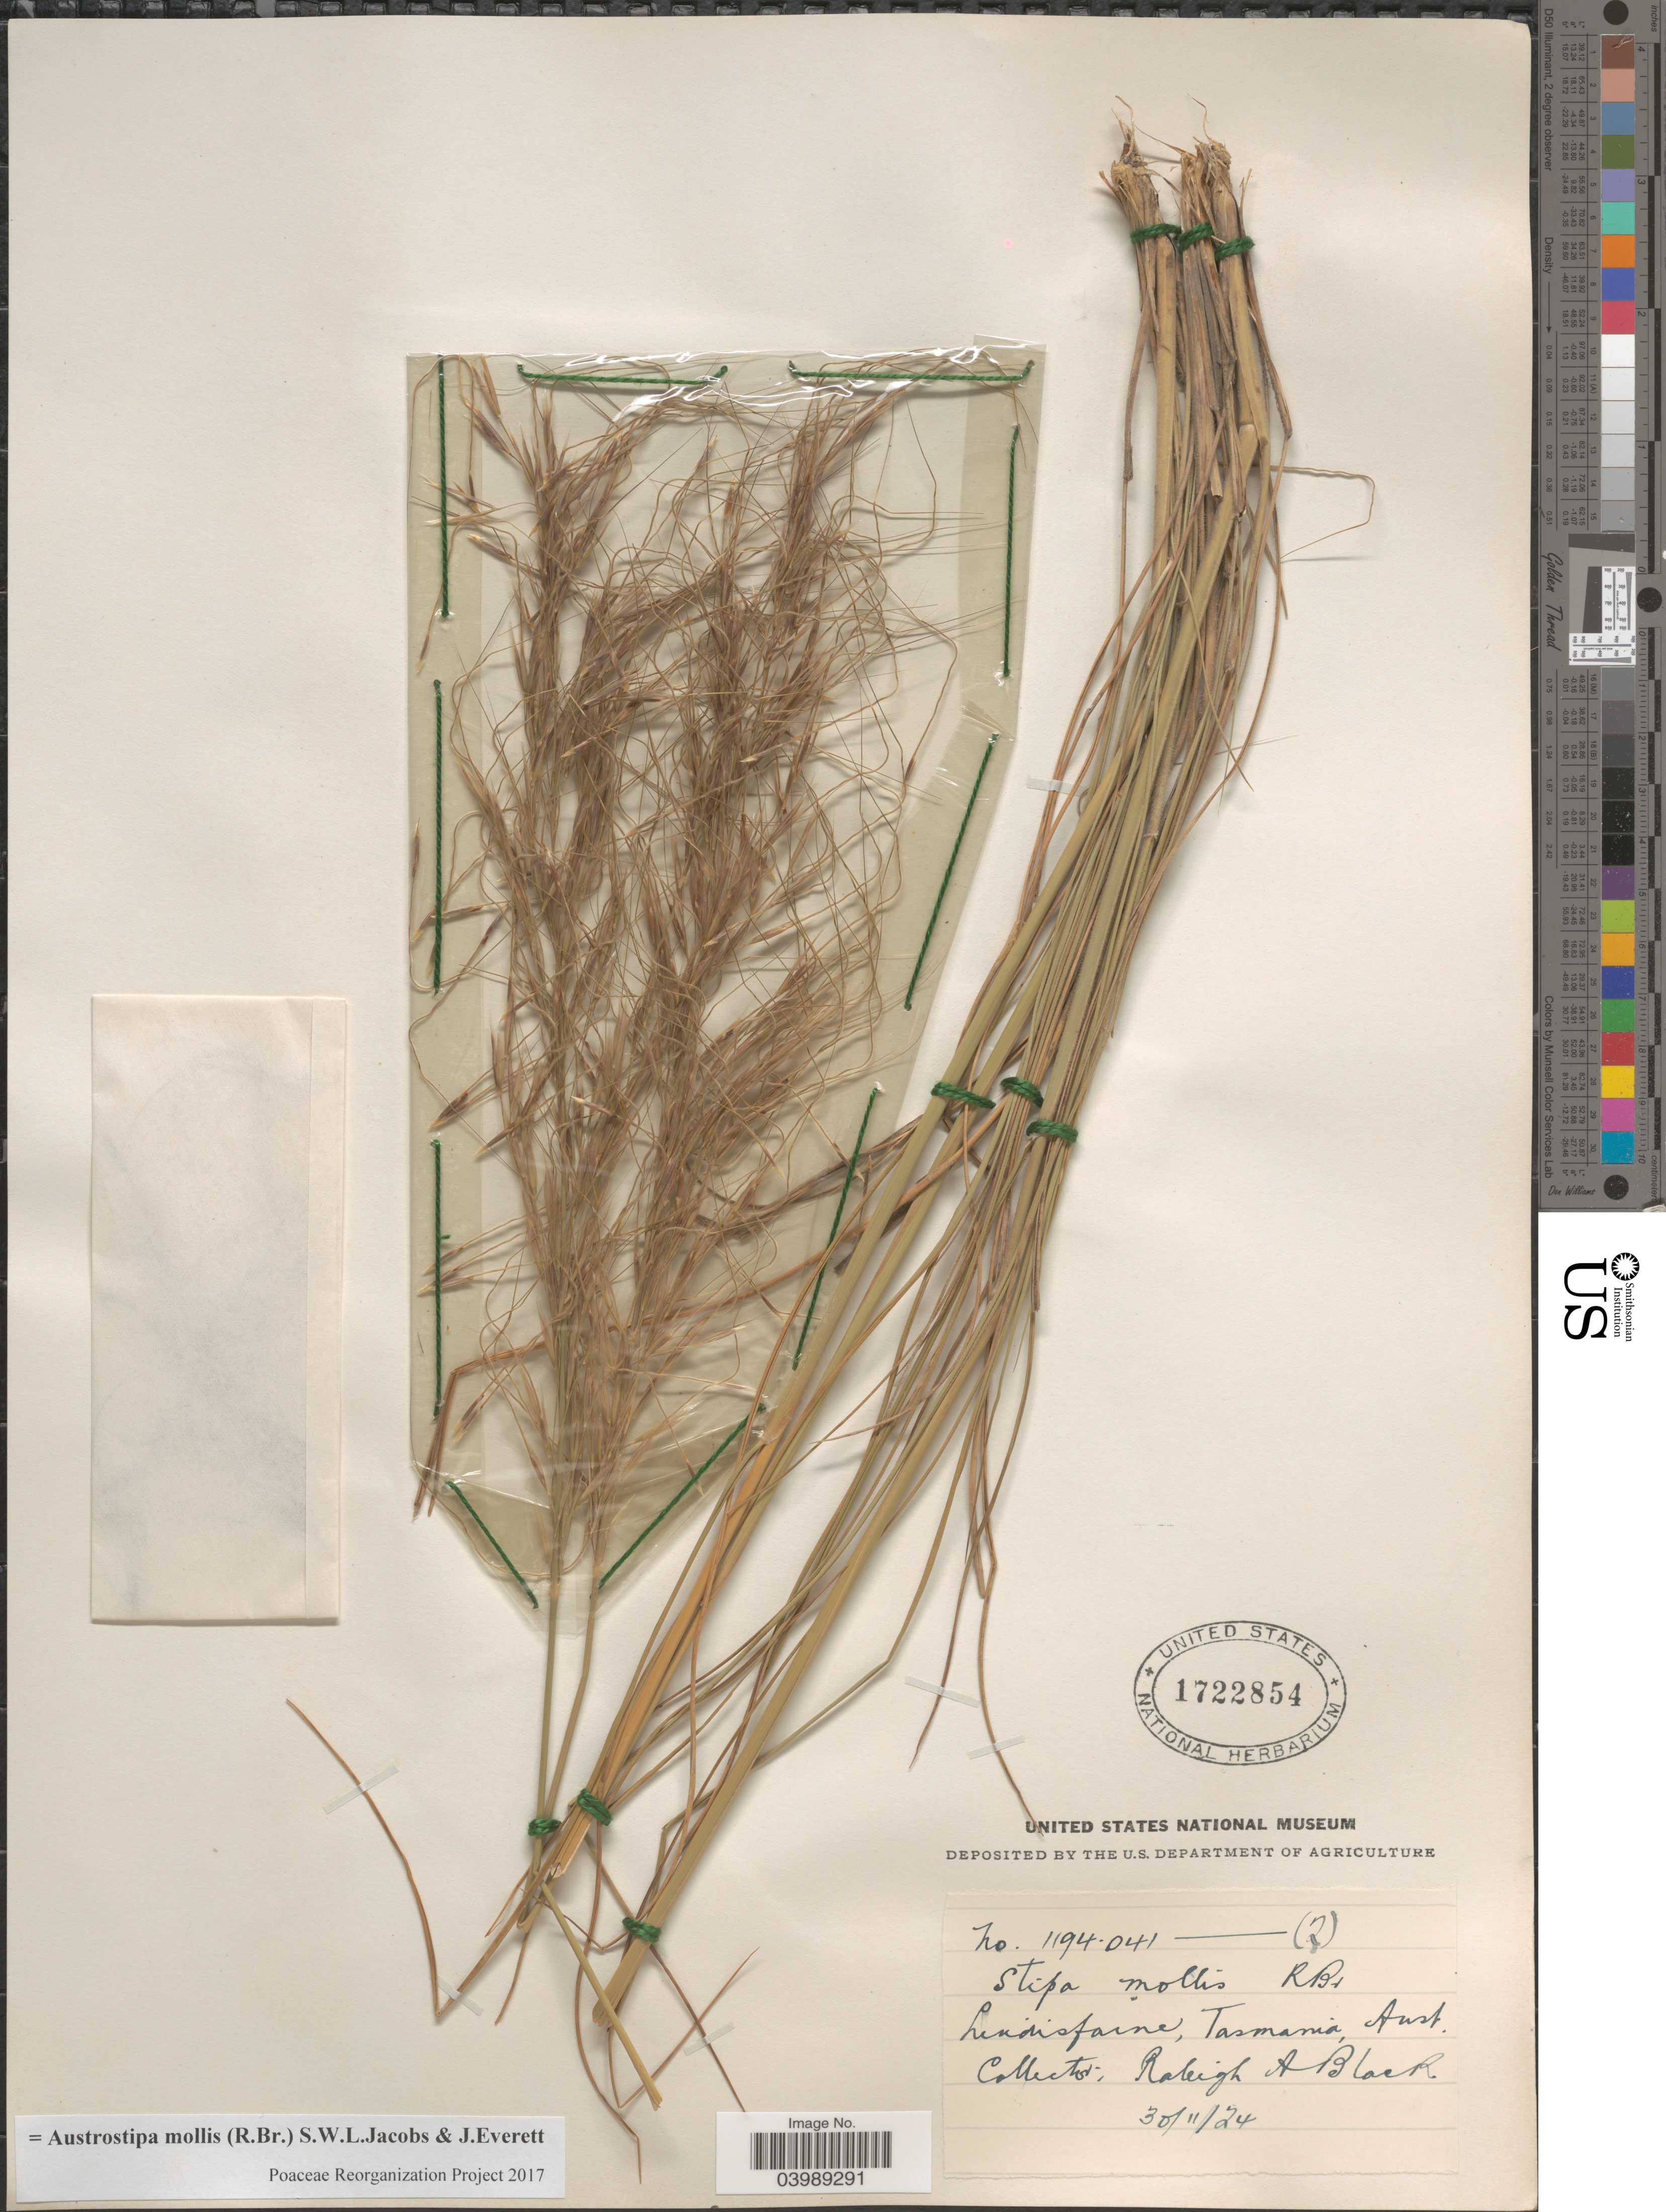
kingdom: Plantae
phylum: Tracheophyta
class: Liliopsida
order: Poales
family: Poaceae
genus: Austrostipa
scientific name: Austrostipa mollis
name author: (R. Br.) S.W.L. Jacobs & J. Everett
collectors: R. A. Black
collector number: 1194.041/2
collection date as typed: Transcribed d/m/y: 30/11/24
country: Australia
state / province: Tasmania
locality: Lindisfarne.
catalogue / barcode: US 1722854